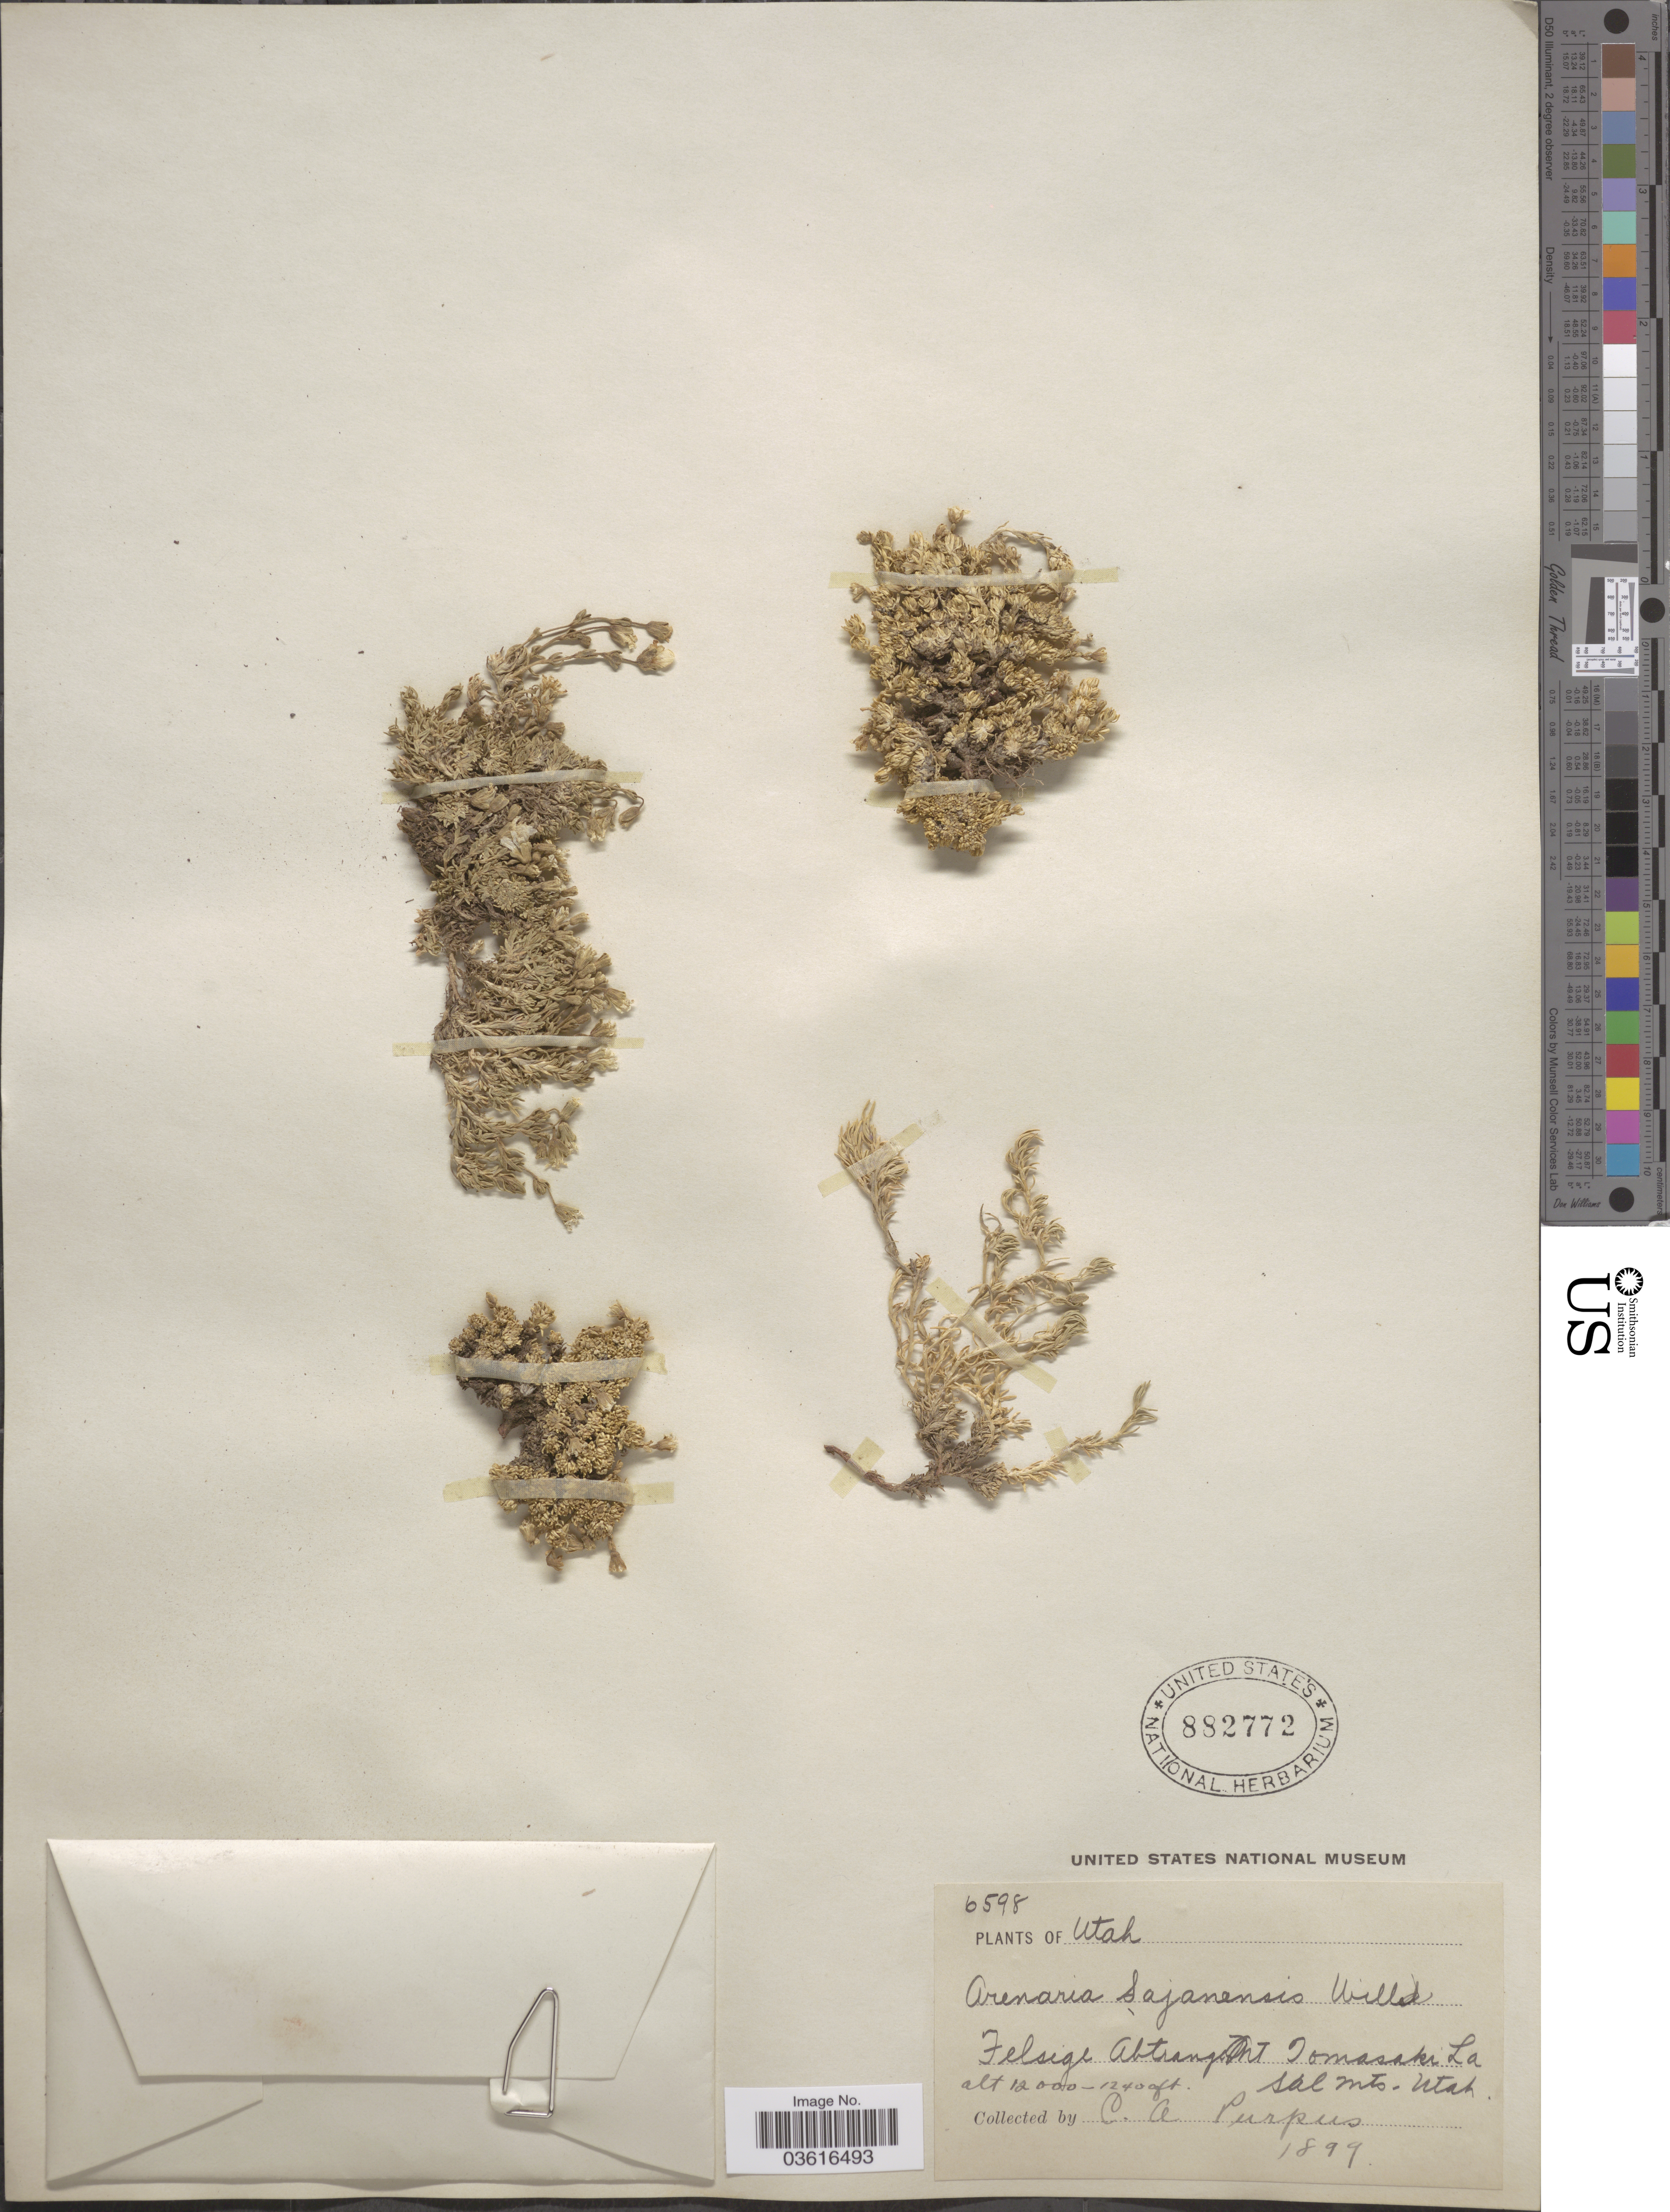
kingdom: Plantae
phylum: Tracheophyta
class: Magnoliopsida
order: Caryophyllales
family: Caryophyllaceae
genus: Cherleria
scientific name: Cherleria obtusiloba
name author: (Rydb.) A.J. Moore & Dillenb.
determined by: Strong, M. T., (US), Smithsonian Institution - National Museum of Natural History (UNITED STATES)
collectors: C. A. Purpus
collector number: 6598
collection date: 1899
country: United States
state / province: Utah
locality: Felsige Abhange Mt. Tomasaki La Sal Mts.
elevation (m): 3658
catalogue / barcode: US 882772